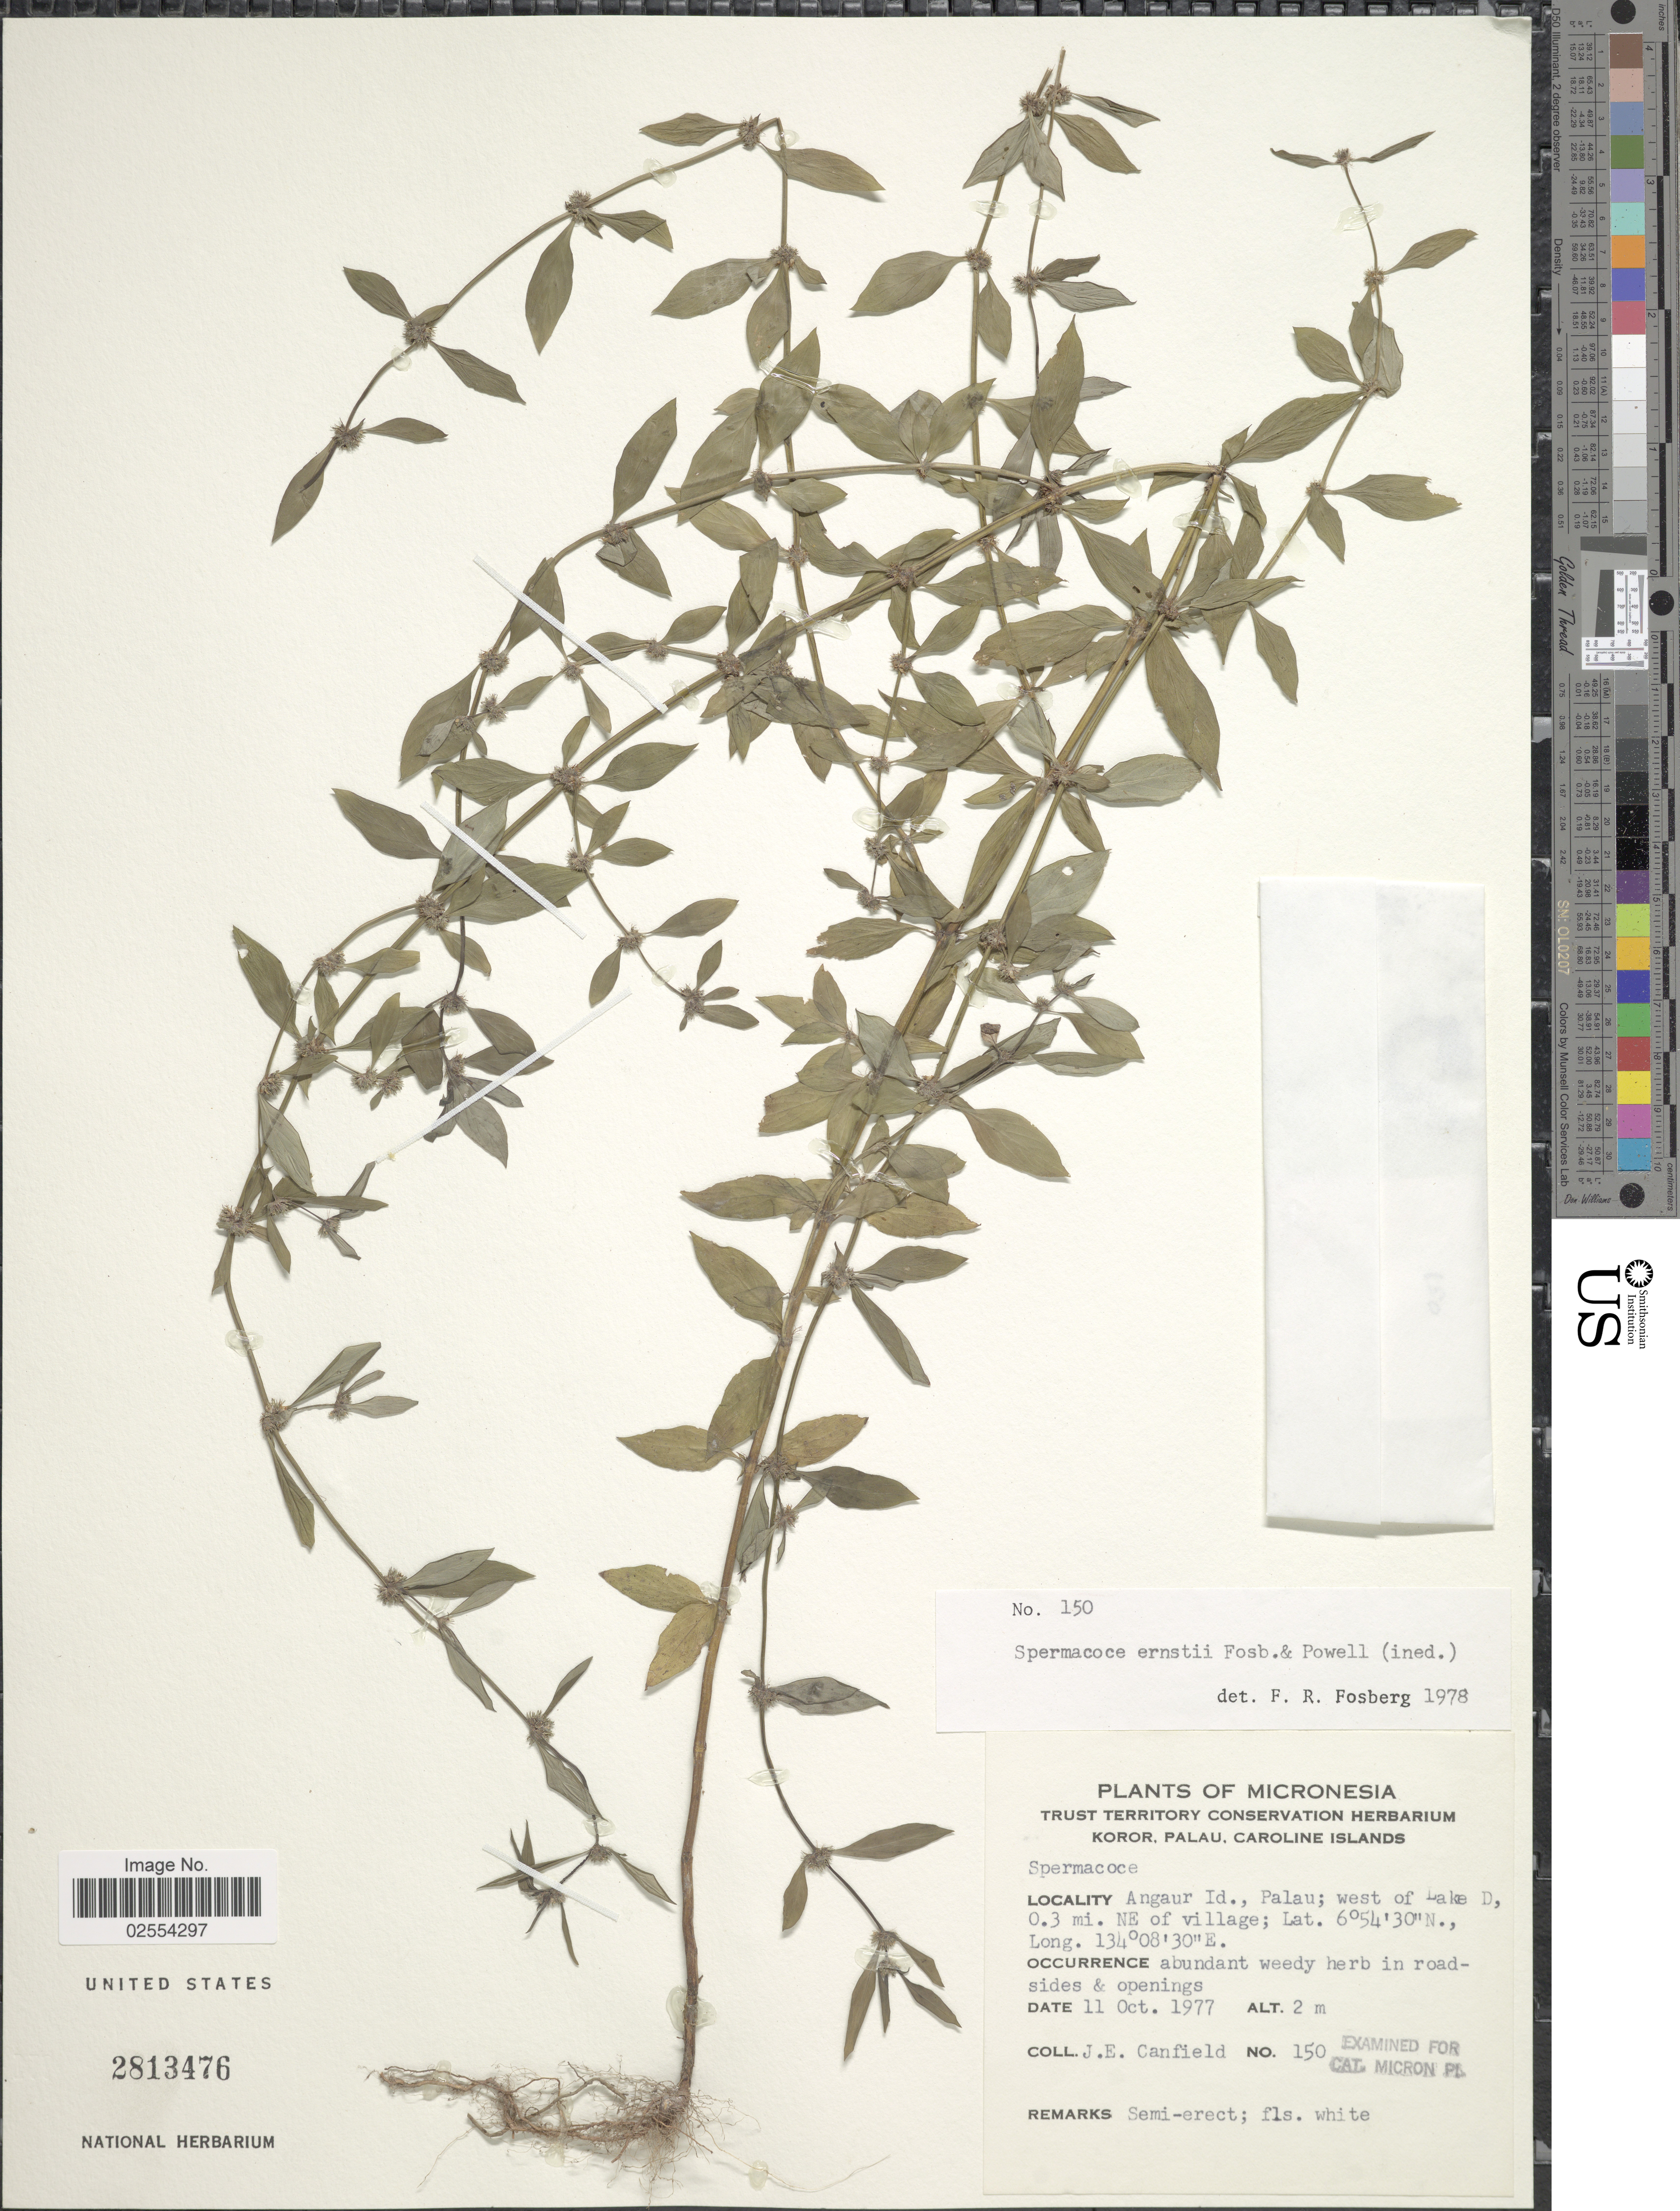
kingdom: Plantae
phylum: Tracheophyta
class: Magnoliopsida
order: Gentianales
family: Rubiaceae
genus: Spermacoce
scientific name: Spermacoce ernstii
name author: Fosberg & D.A. Powell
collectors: J. E. Canfield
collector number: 150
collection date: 1977-10-11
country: Palau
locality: Micronesia, Angaur Id., Palau; west of Lake D, 0.3 mi NE of village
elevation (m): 2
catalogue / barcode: US 2813476